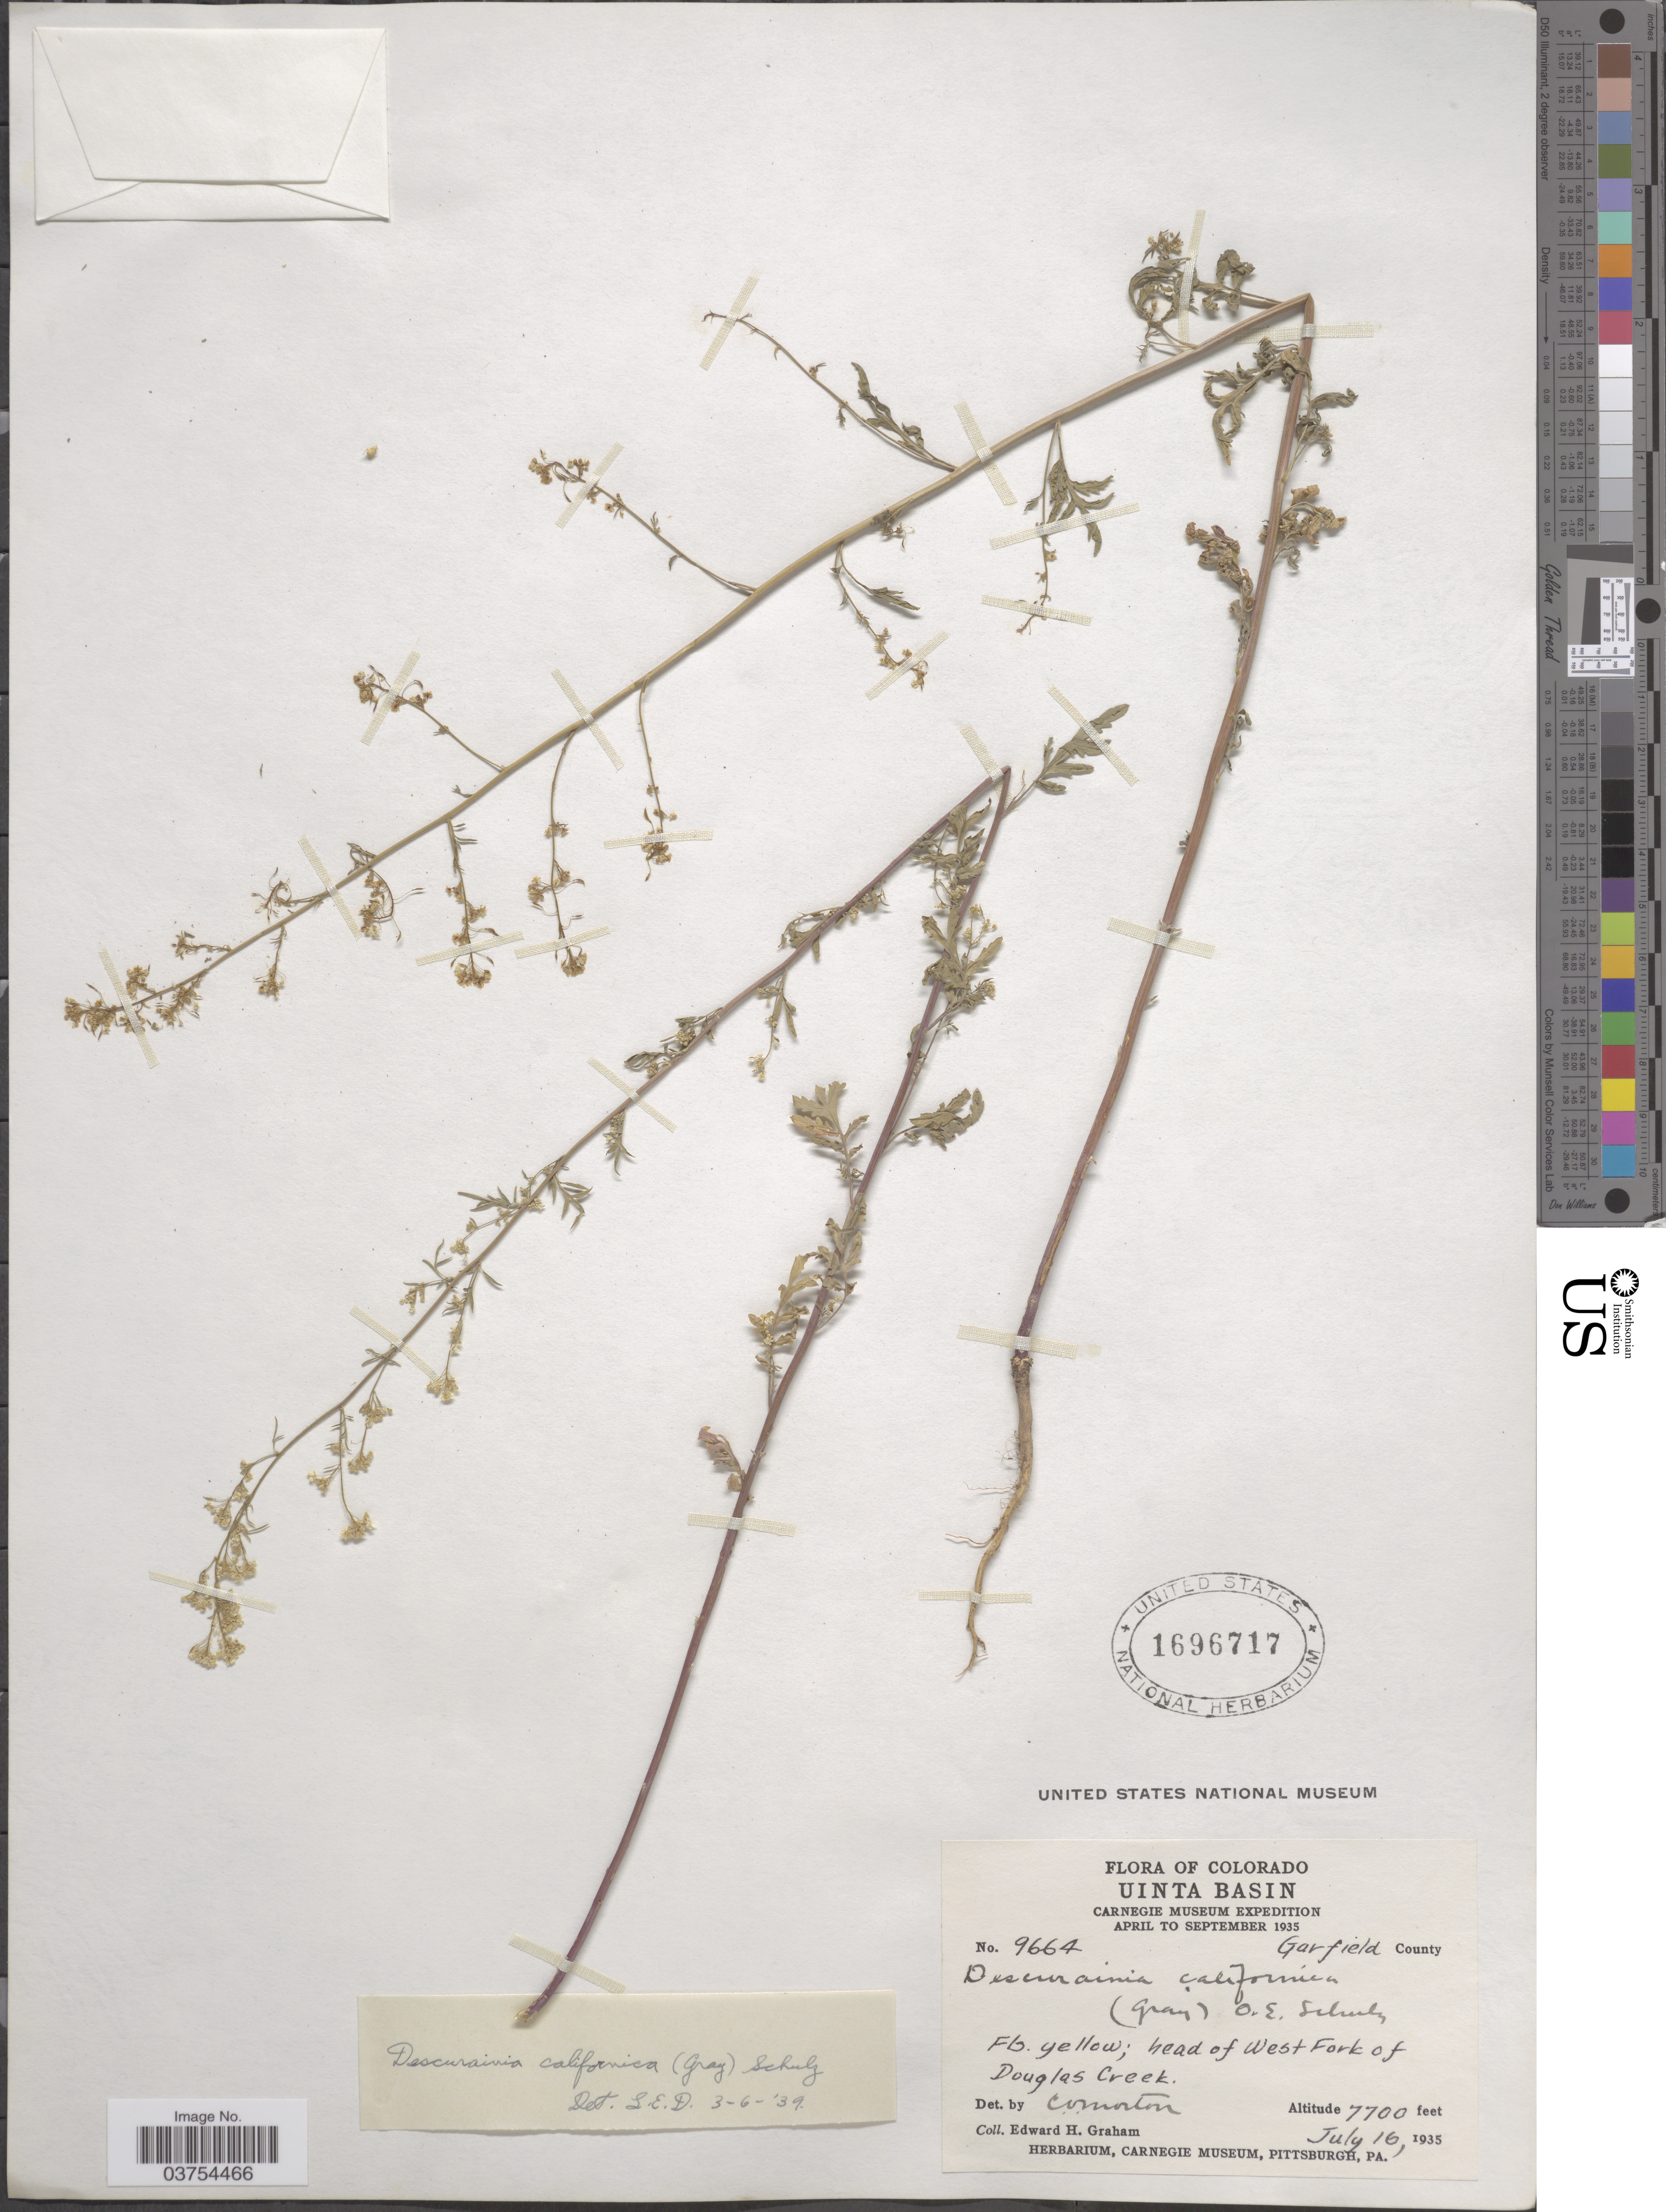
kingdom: Plantae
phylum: Tracheophyta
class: Magnoliopsida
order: Brassicales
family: Brassicaceae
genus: Descurainia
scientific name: Descurainia californica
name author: (A. Gray) O.E. Schulz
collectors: E. H. Graham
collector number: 9664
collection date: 1935-07-16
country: United States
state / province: Colorado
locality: Uinta Basin. Garfield County. Head of West Fork of Douglas Creek.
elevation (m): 2347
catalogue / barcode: US 1696717